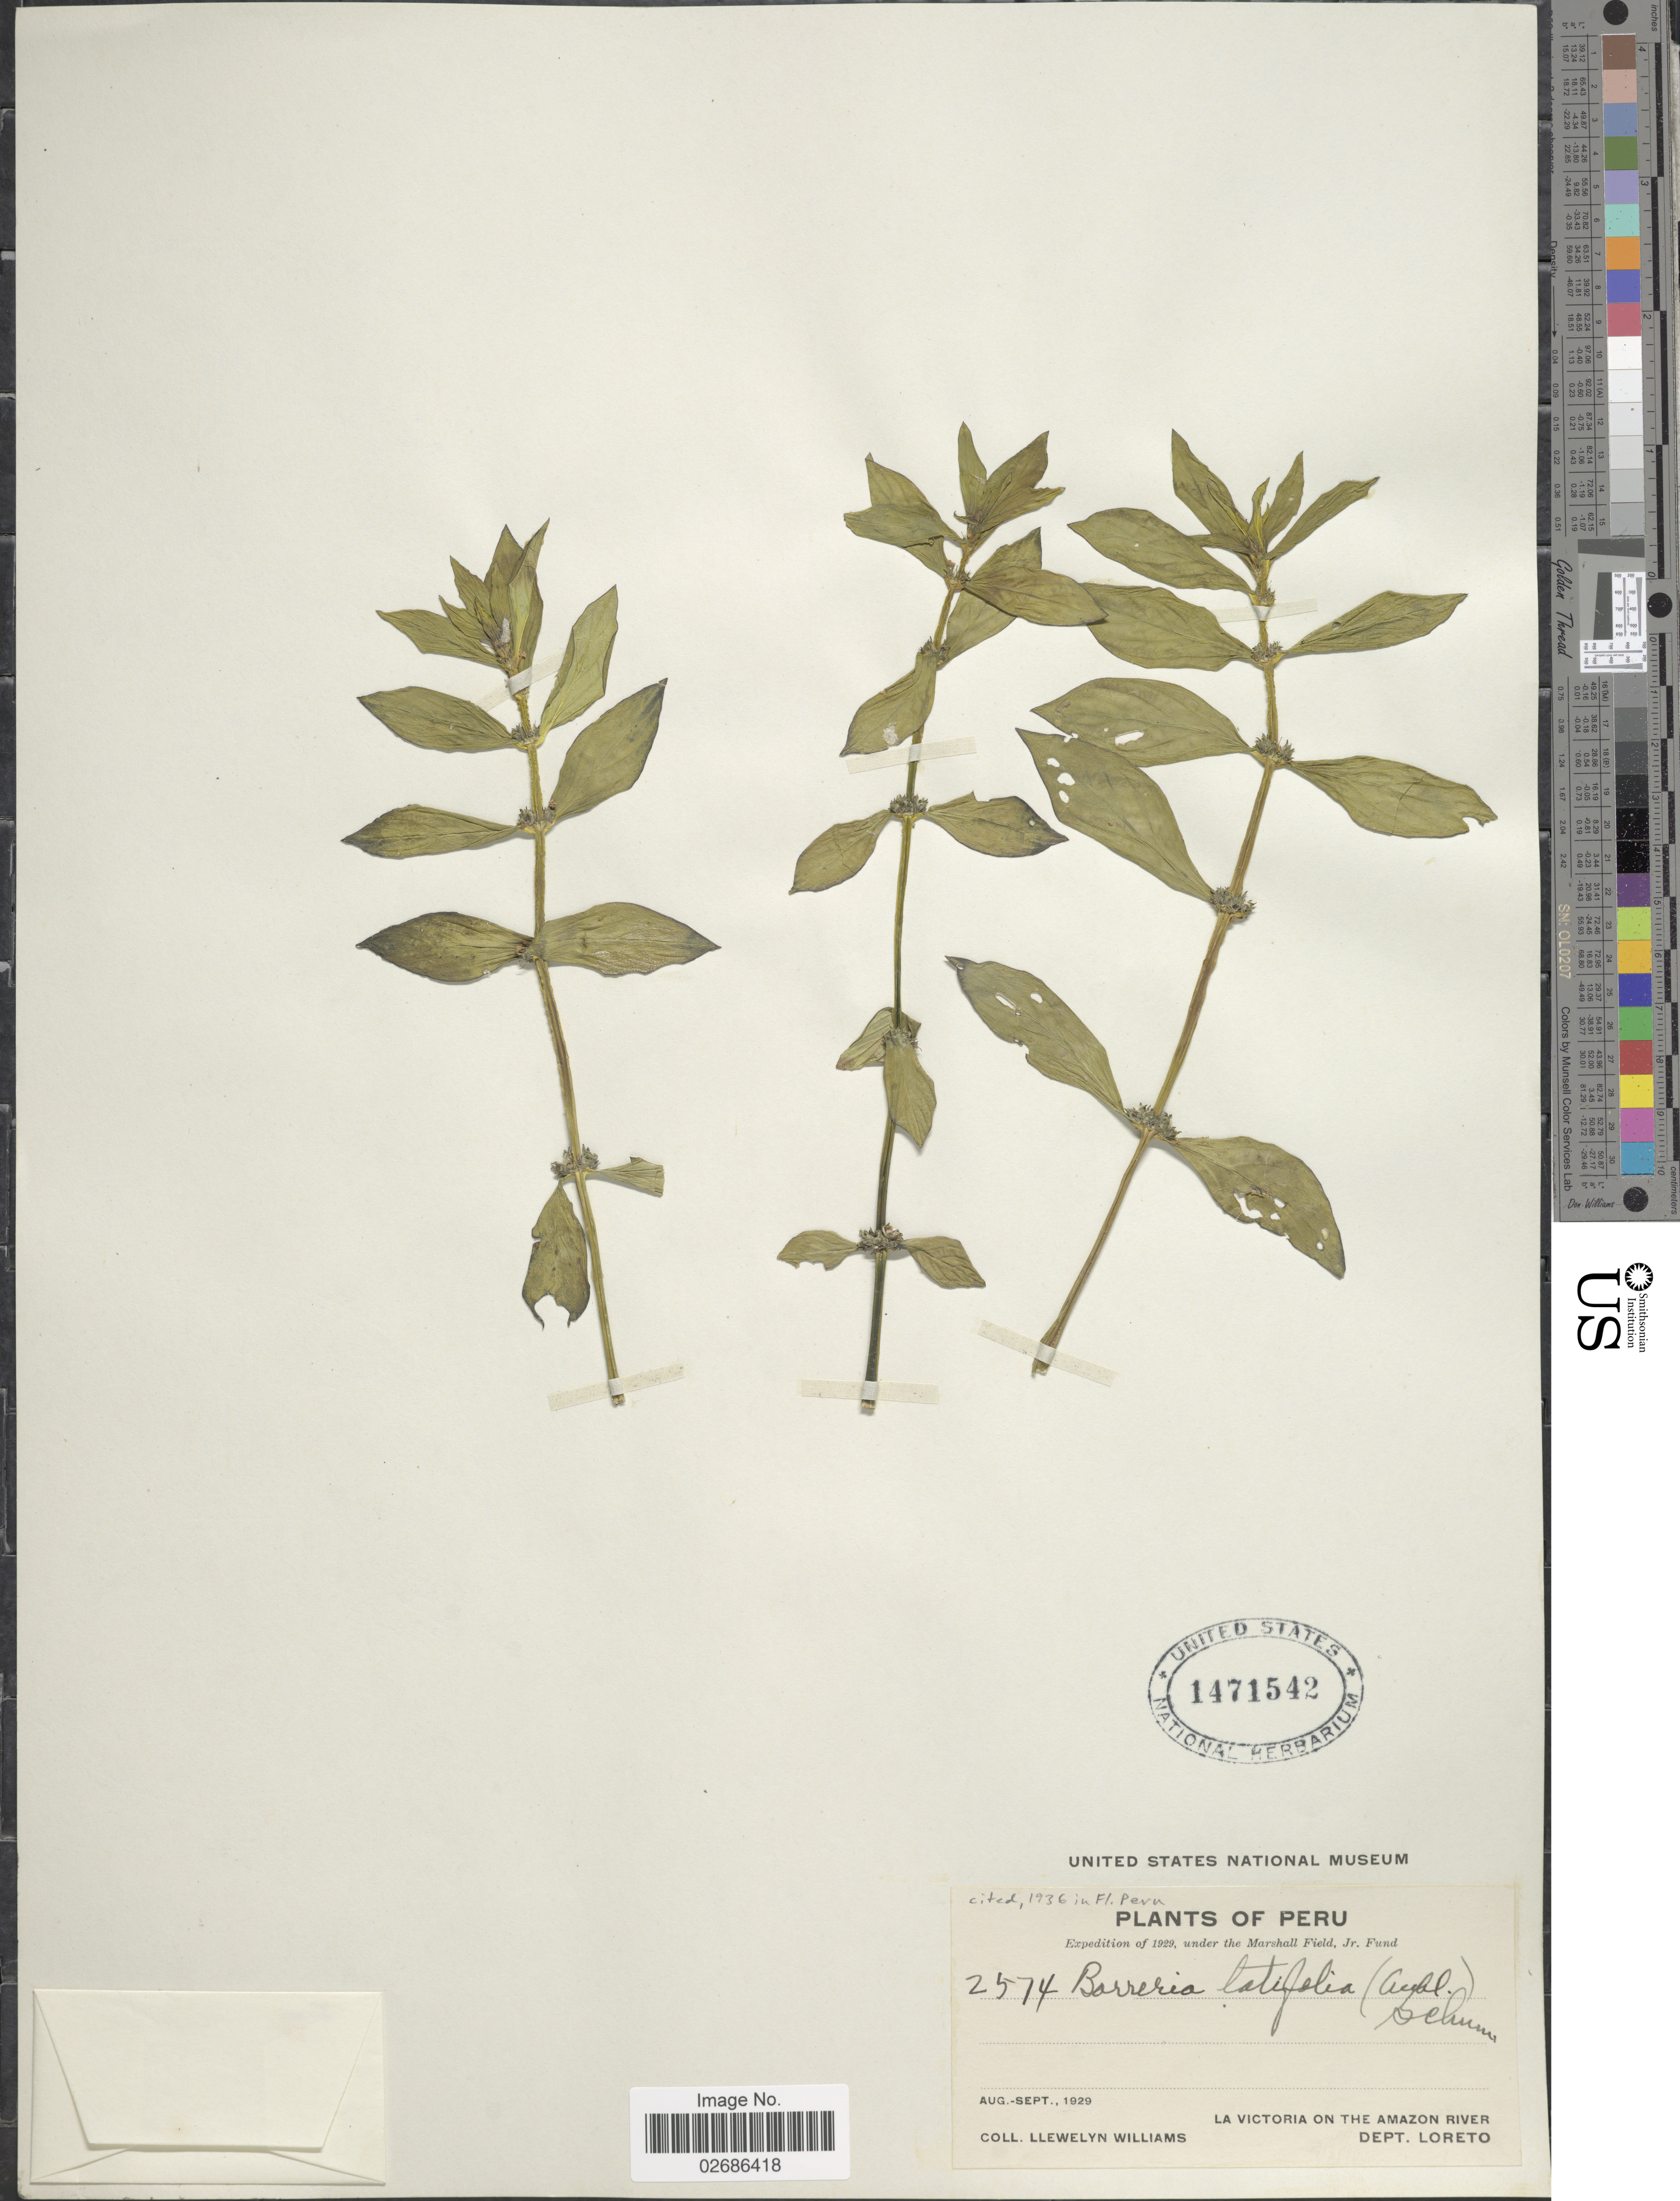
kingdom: Plantae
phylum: Tracheophyta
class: Magnoliopsida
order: Gentianales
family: Rubiaceae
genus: Borreria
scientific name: Borreria latifolia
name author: (Aubl.) K. Schum.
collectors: Ll. Williams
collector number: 2574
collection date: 1929-08/1929-09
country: Peru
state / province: Loreto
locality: La Victoria on the Amazon River, Dept. Loreto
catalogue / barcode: US 1471542